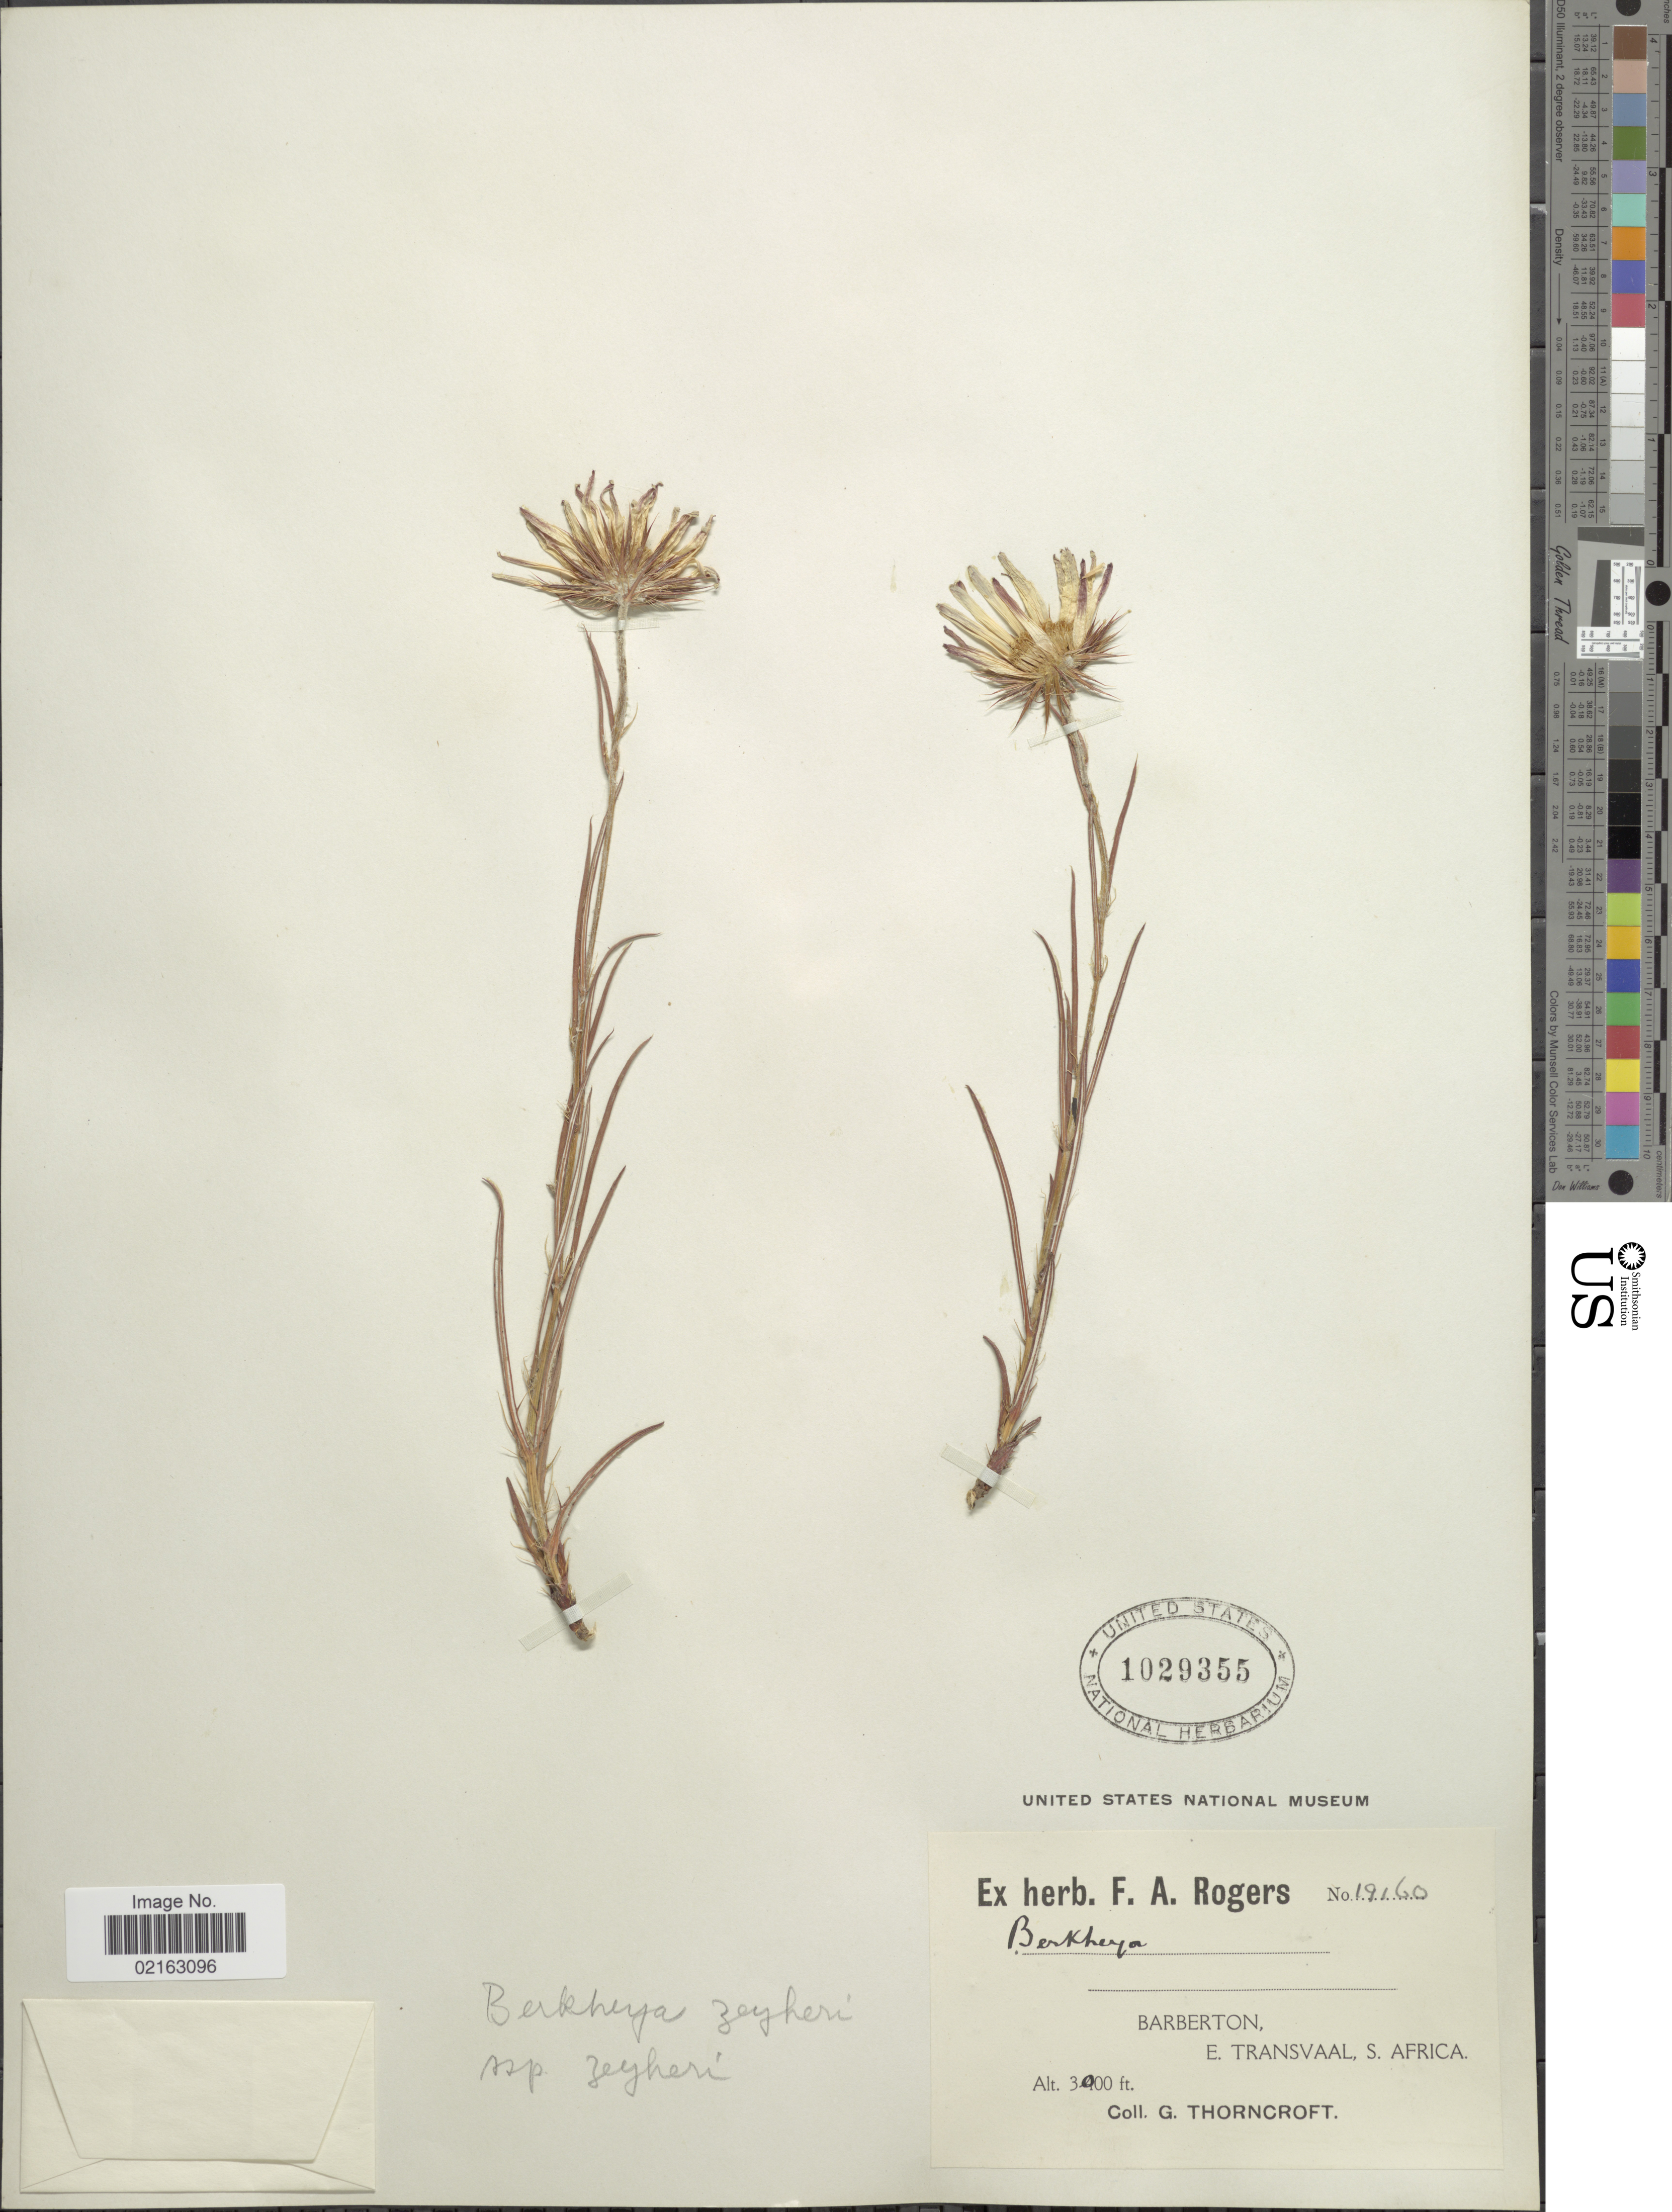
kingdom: Plantae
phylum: Tracheophyta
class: Magnoliopsida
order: Asterales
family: Asteraceae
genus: Berkheya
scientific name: Berkheya zeyheri subsp. zeyheri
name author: (Sond. & Harv.) Oliv. & Hiern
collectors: G. Thorncroft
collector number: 19160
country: South Africa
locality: Barberton, E. Transvaal, S. Africa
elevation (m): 914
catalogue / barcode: US 1029355